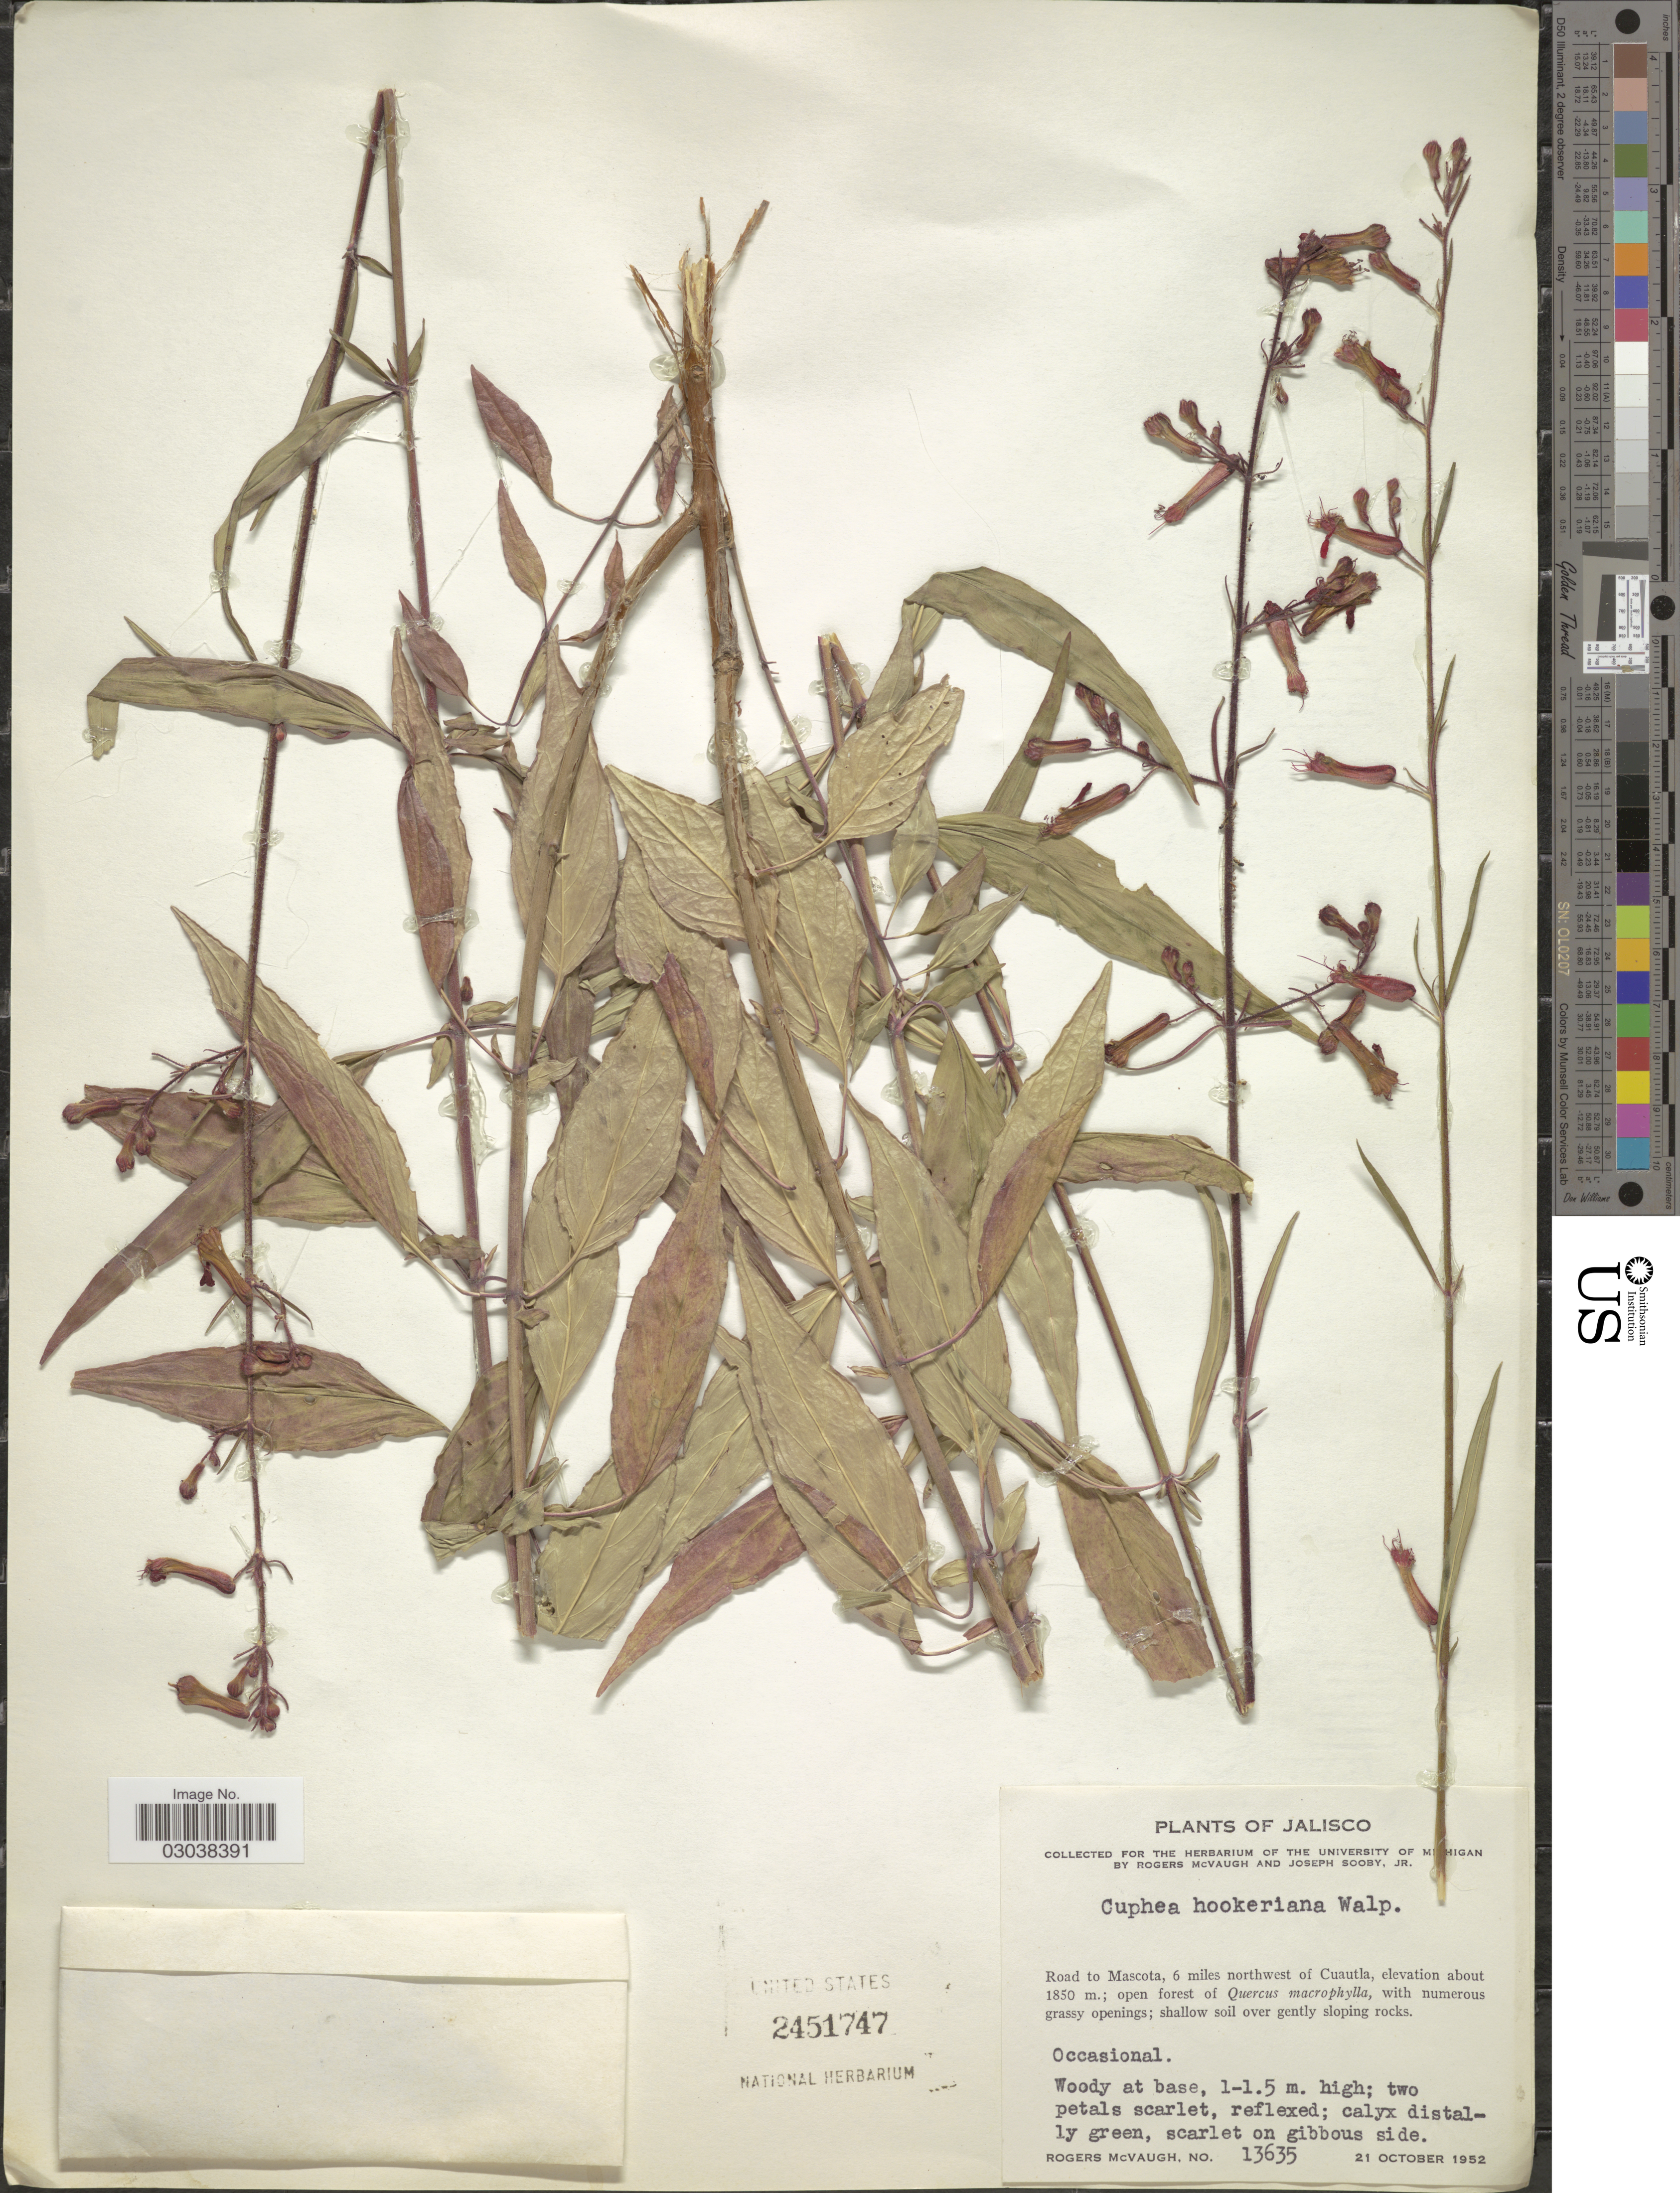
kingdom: Plantae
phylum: Tracheophyta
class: Magnoliopsida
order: Myrtales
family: Lythraceae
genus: Cuphea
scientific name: Cuphea hookeriana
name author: Walp.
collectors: R. McVaugh & J. Sooby Jr.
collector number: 13635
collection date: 1952-10-21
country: Mexico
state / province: Jalisco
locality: Road to Mascota, 6 miles northwest of Cuautla.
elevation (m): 1850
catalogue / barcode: US 2451747